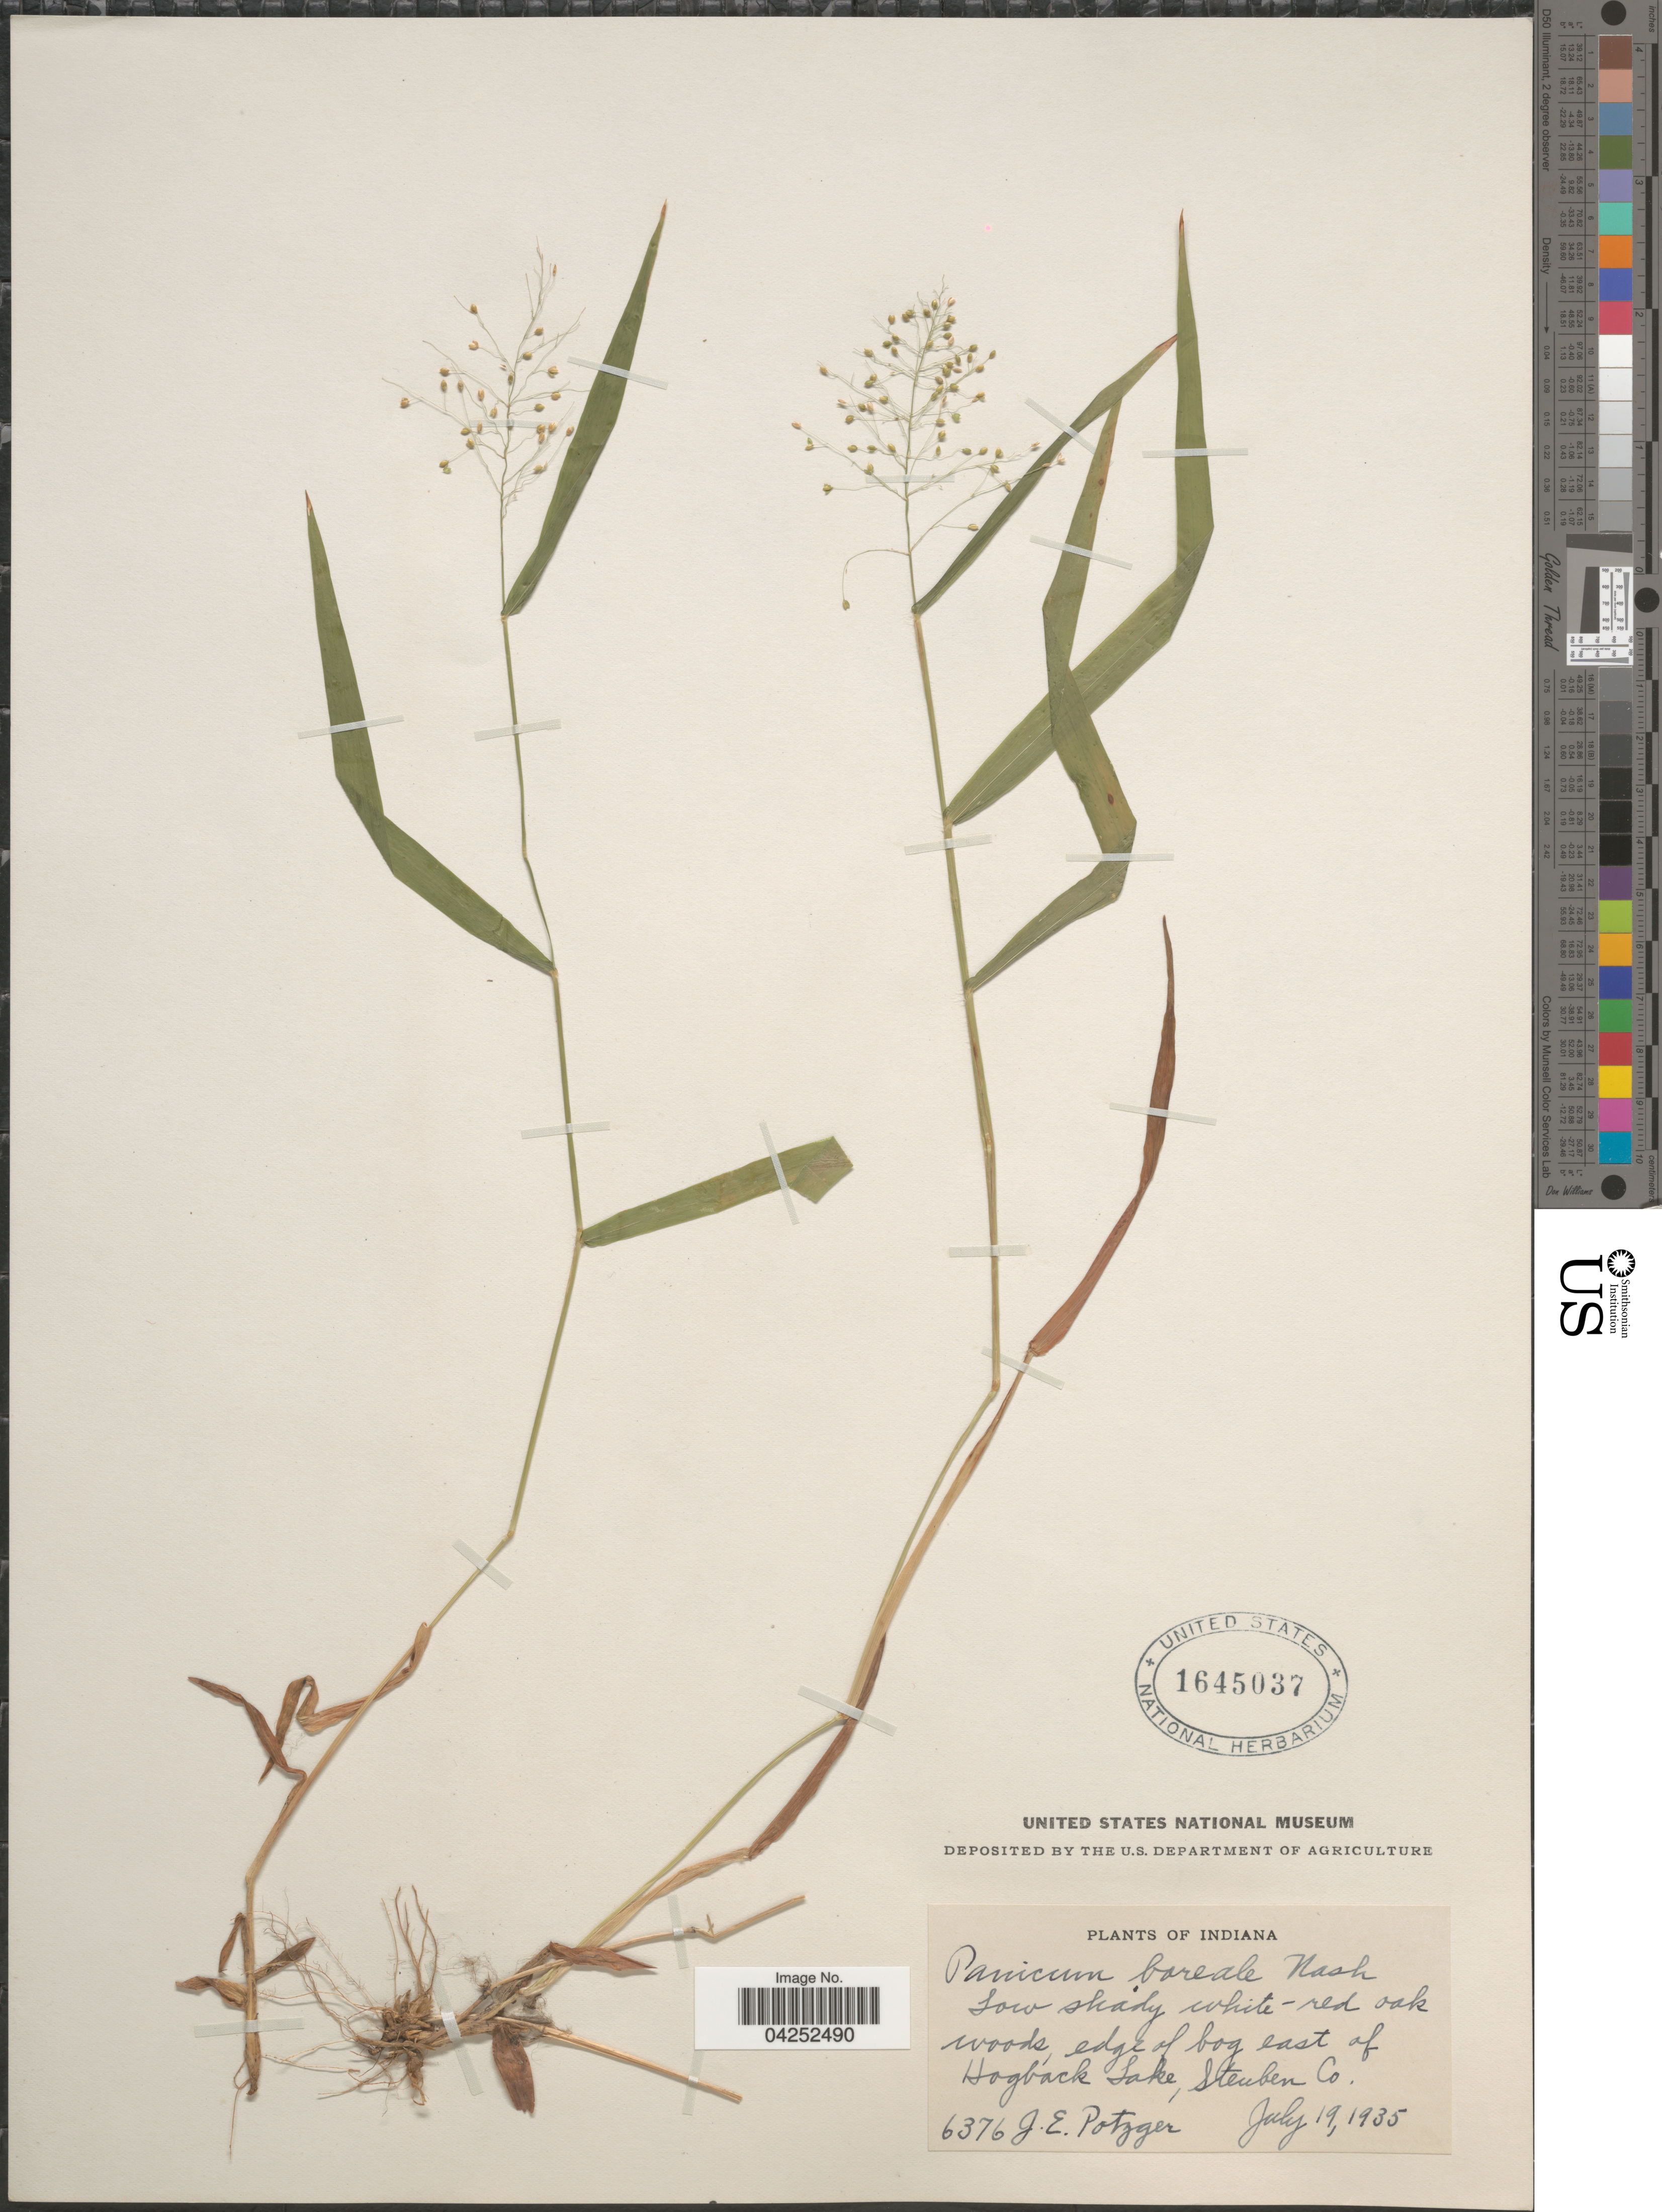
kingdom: Plantae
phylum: Tracheophyta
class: Liliopsida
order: Poales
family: Poaceae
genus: Dichanthelium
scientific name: Dichanthelium boreale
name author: (Nash) Freckmann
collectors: J. Potzger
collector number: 6376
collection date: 1935-07-19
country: United States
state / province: Indiana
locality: Edge of bog east of Hogback Lake, Steuben Co.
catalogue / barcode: US 1645037